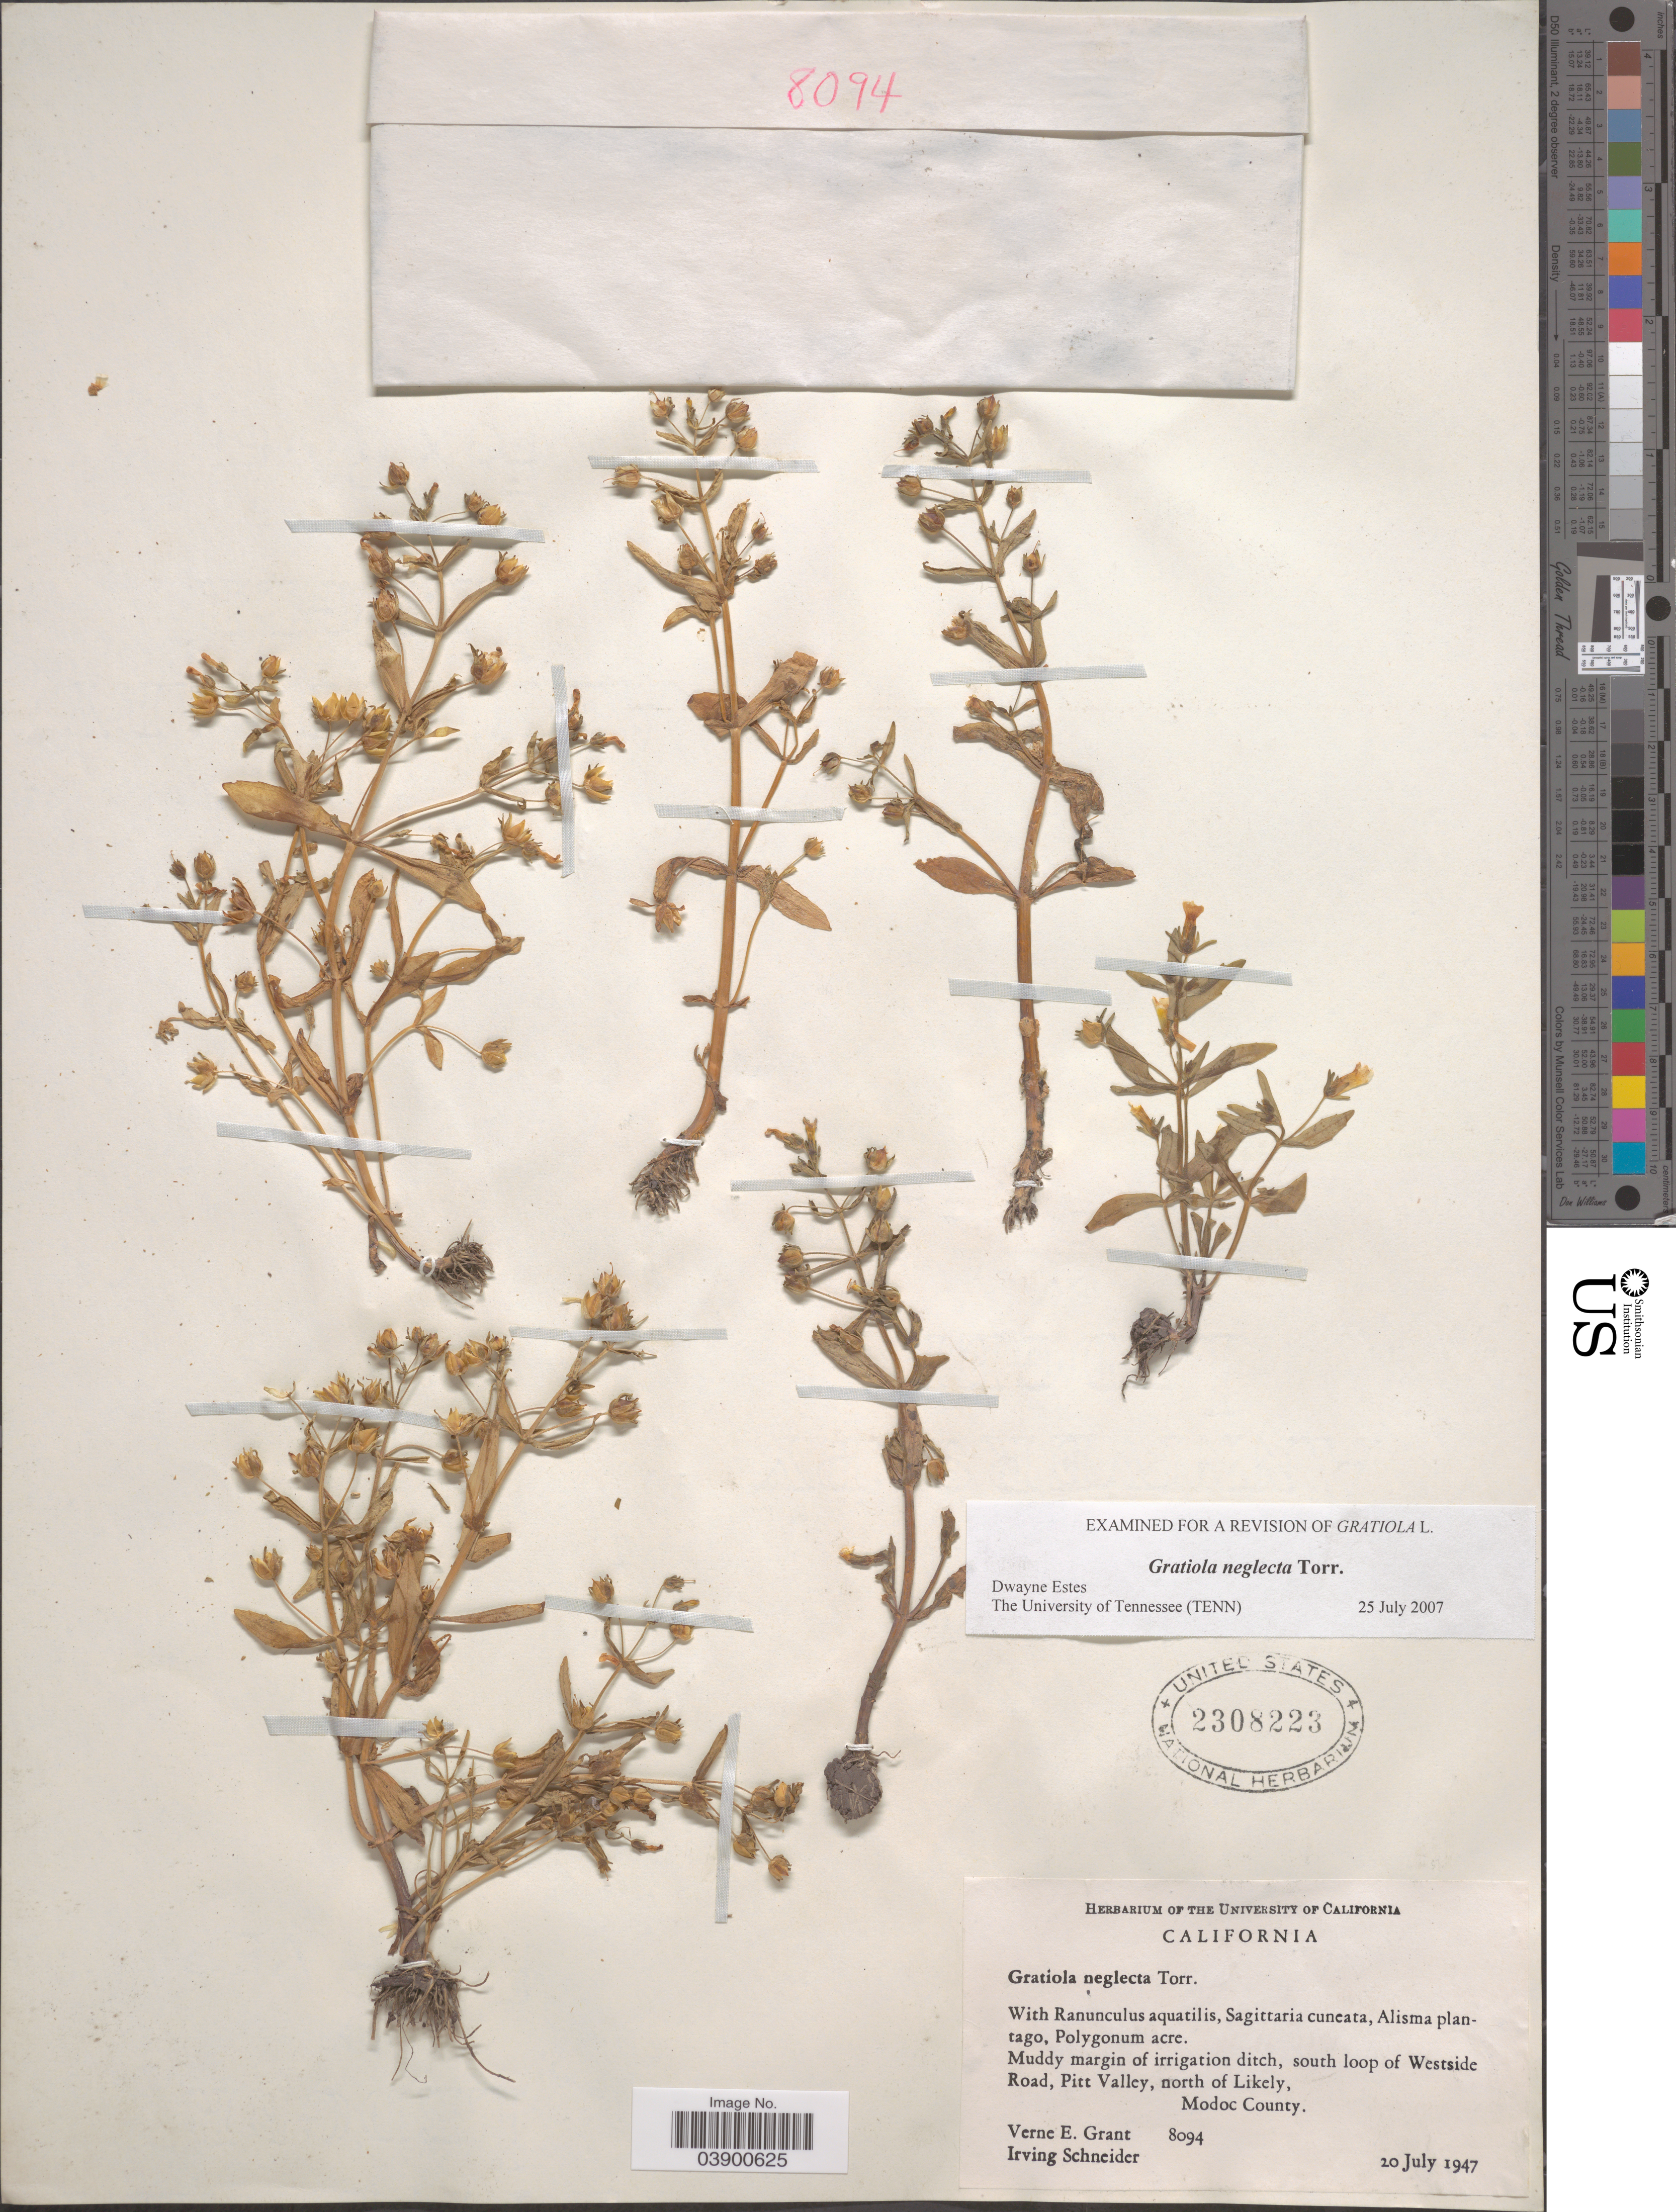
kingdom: Plantae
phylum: Tracheophyta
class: Magnoliopsida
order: Lamiales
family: Plantaginaceae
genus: Gratiola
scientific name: Gratiola neglecta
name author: Torr.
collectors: V. E. Grant & I. Schneider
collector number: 8094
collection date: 1947-07-20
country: United States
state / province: California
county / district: Modoc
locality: South loop of Westside Road, Pitt Valley, north of Likely, Modoc County.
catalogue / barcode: US 2308223